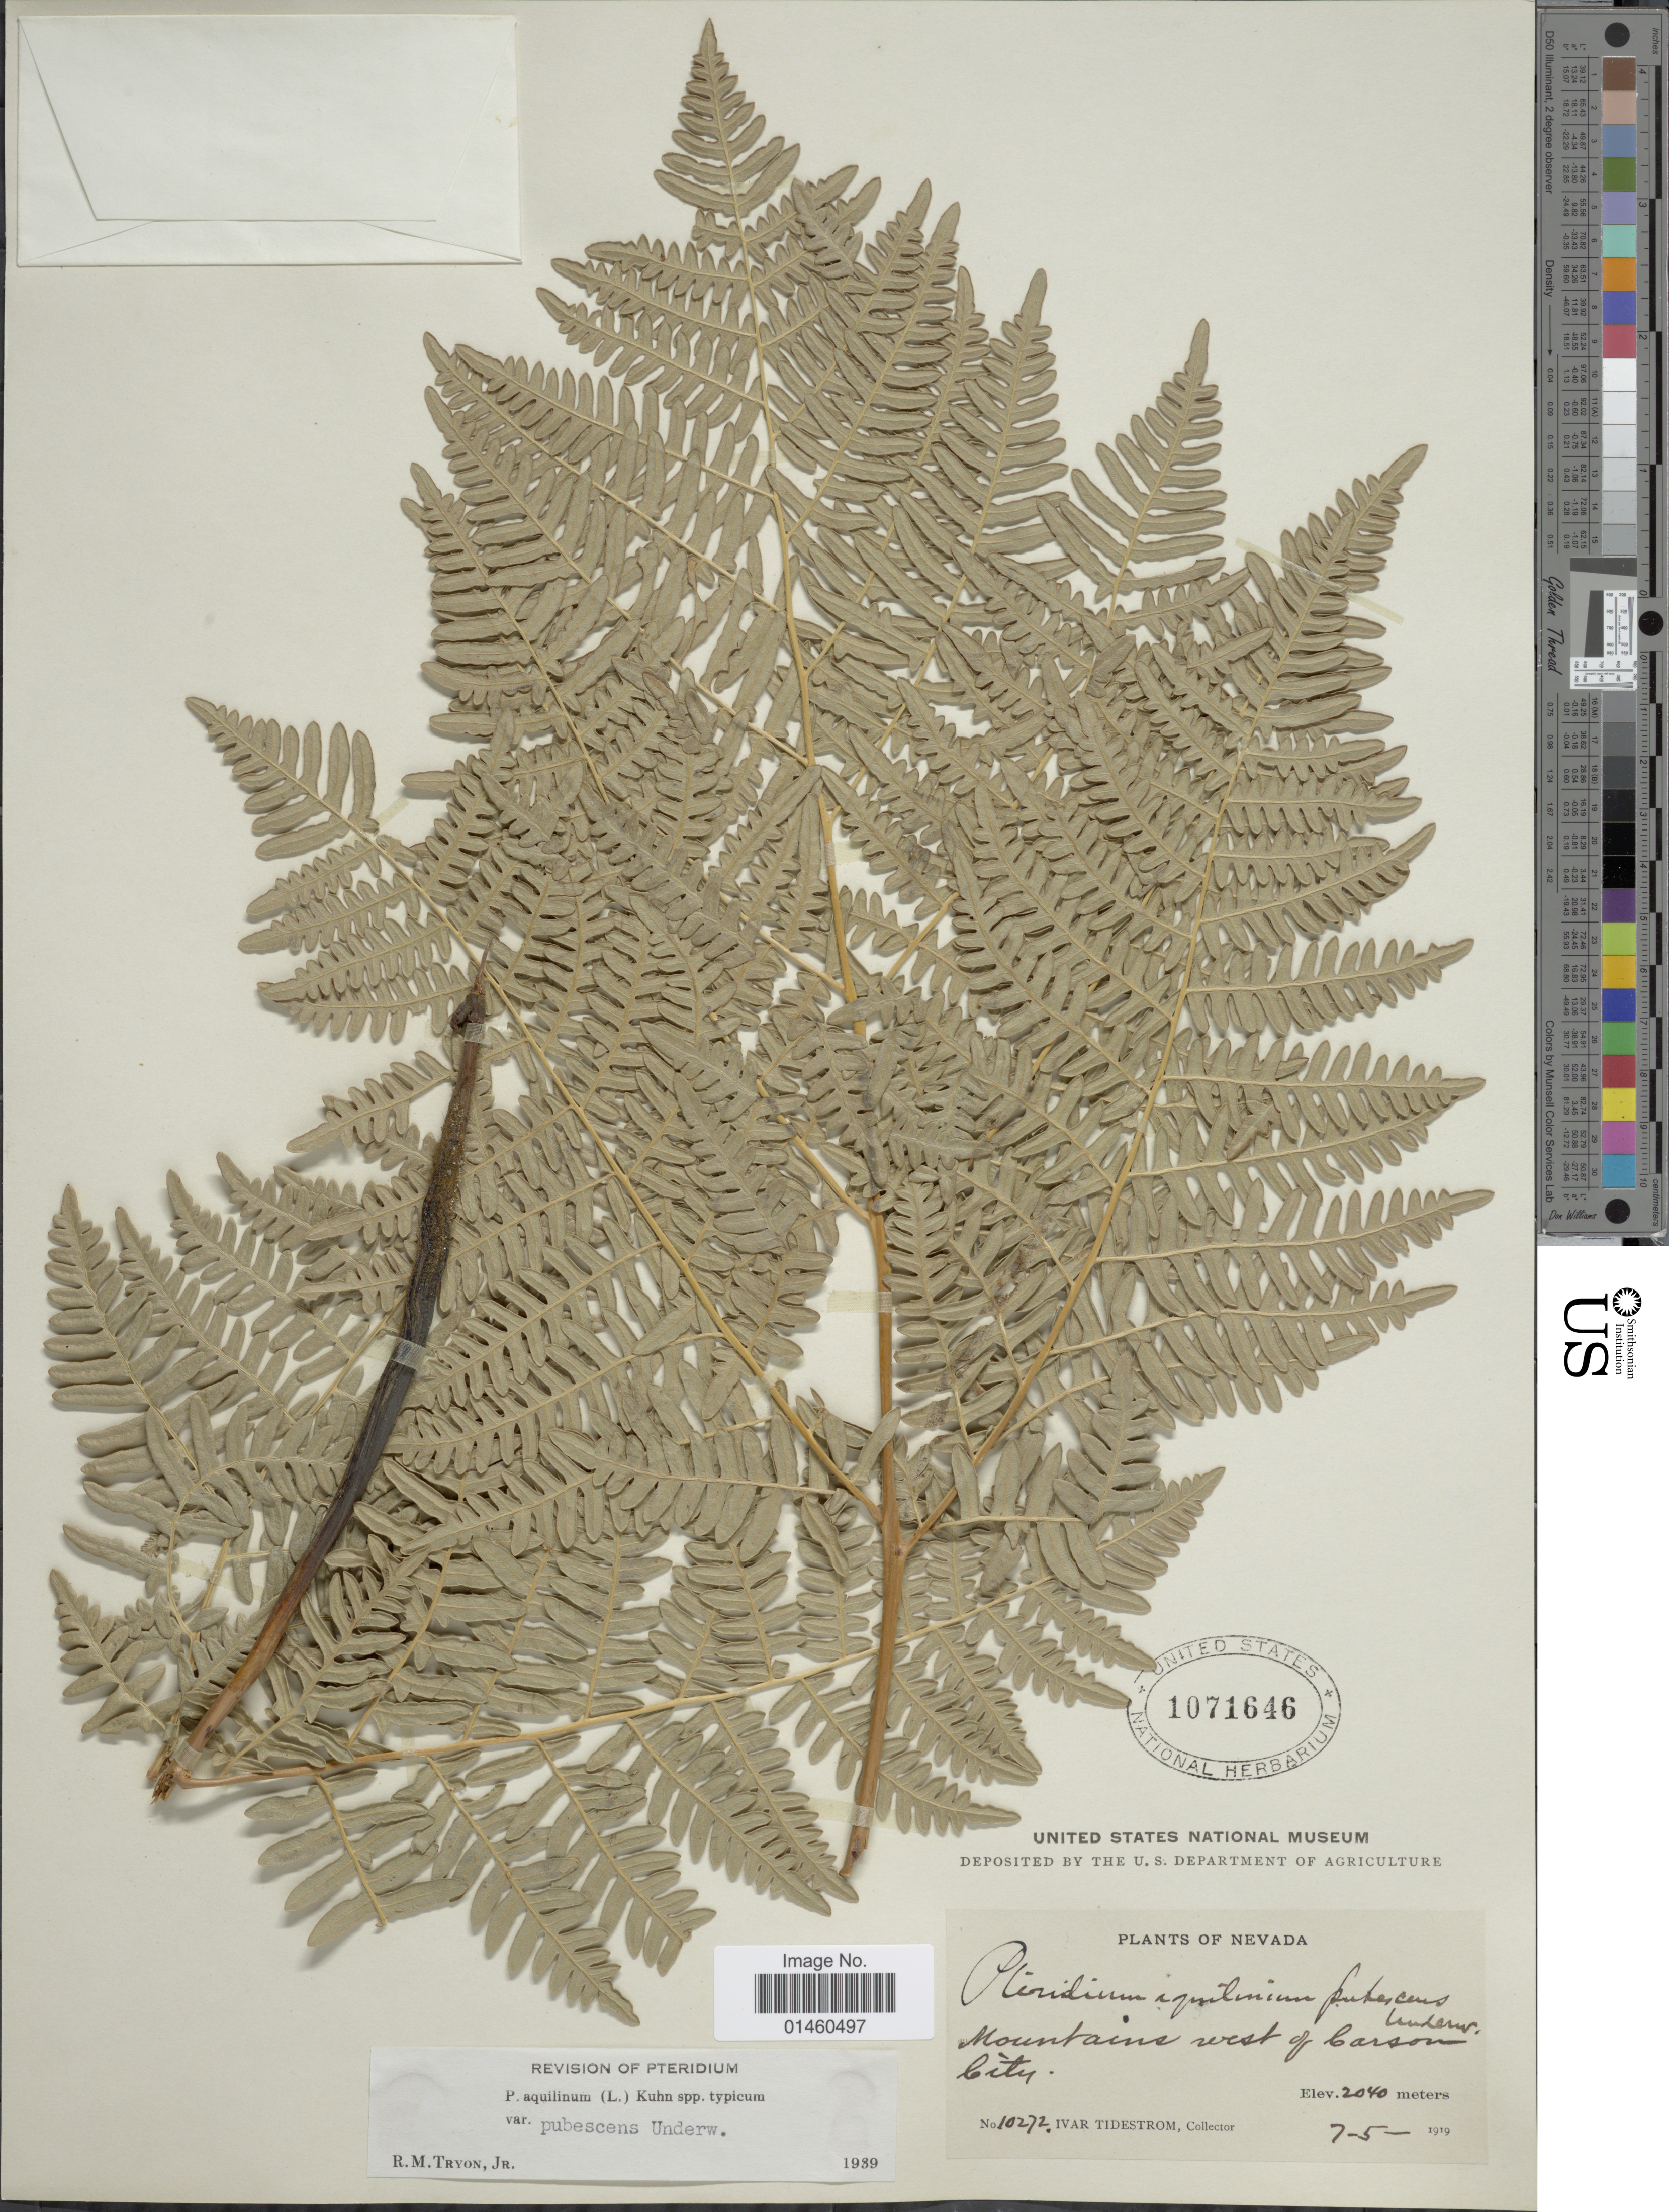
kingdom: Plantae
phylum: Tracheophyta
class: Polypodiopsida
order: Polypodiales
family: Dennstaedtiaceae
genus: Pteridium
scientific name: Pteridium pubescens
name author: (Underw.) Christenh.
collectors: I. F. Tidestrom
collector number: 10272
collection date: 1919-05-07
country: United States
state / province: Nevada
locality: Mountains west of Carson City.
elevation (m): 2040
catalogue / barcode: US 1071646